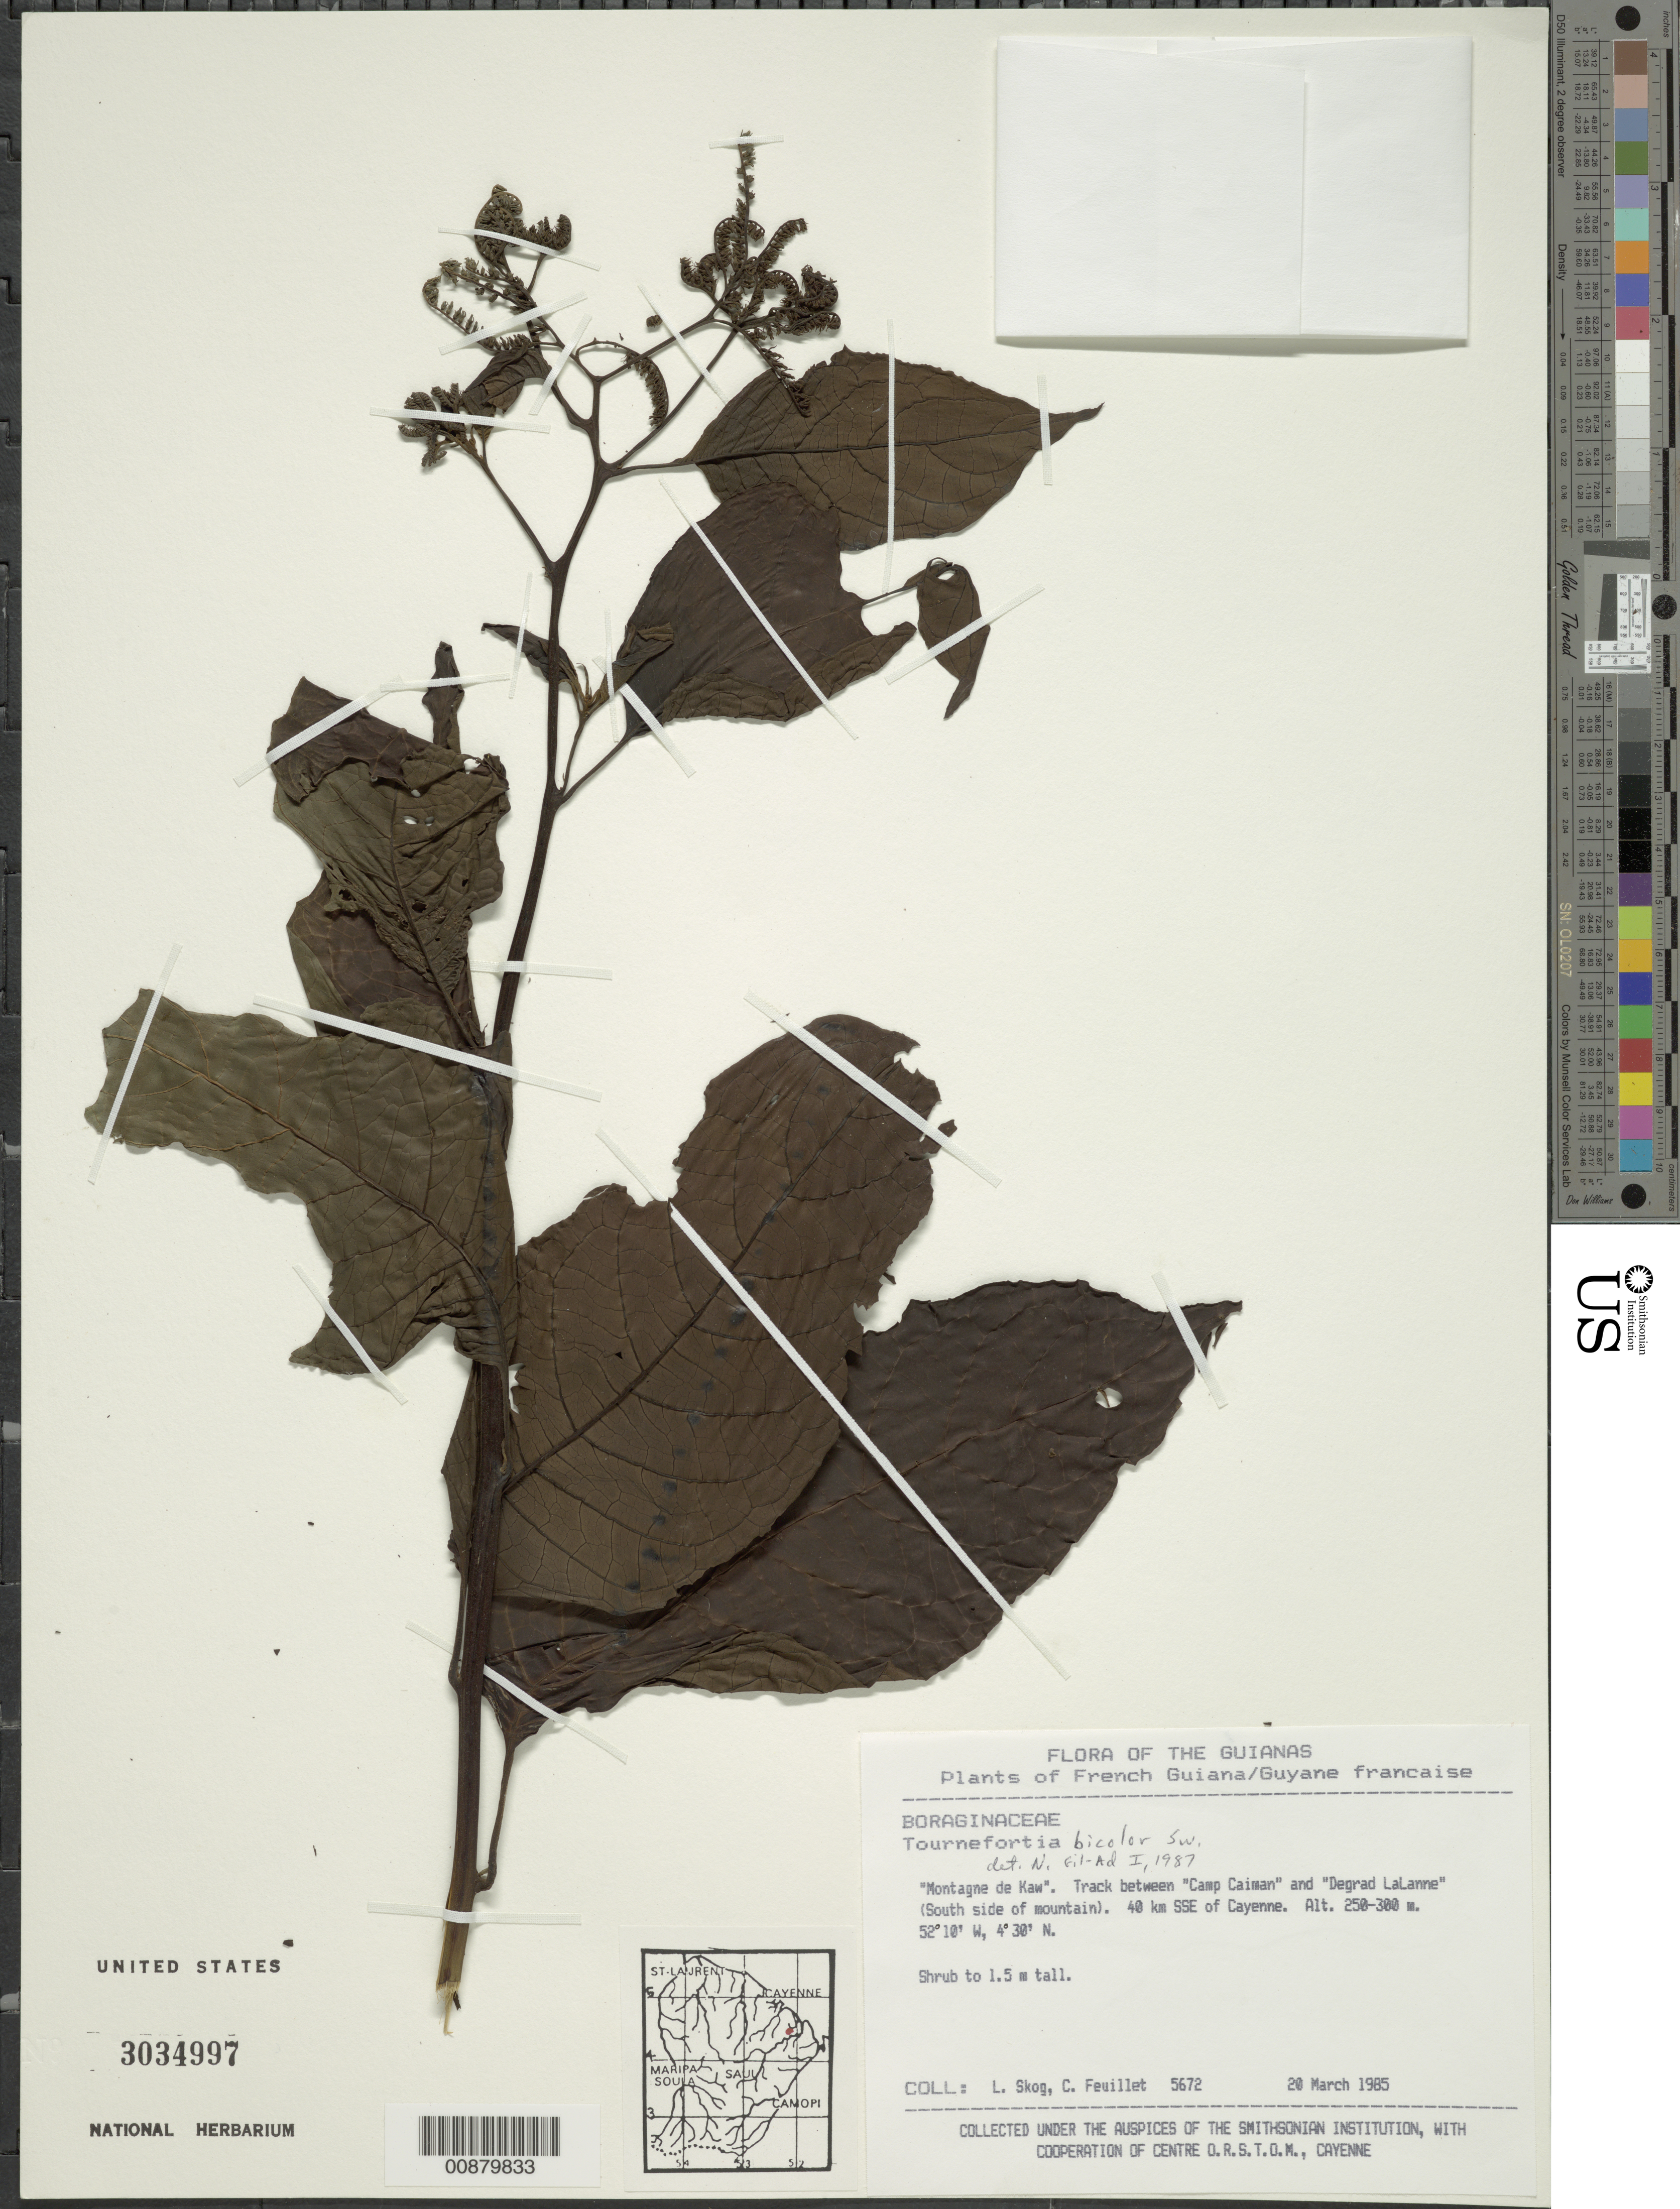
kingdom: Plantae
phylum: Tracheophyta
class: Magnoliopsida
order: Boraginales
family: Heliotropiaceae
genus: Tournefortia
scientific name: Tournefortia bicolor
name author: Sw.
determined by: Gil-Ad, N. L.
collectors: L. E. Skog, C. Feuillet & G. Cremers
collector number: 5672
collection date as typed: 20 March 1985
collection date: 1985-03-20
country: French Guiana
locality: Montagne de Kaw, south side. Track between Camp Caiman and Degrad LaLanne, 40 km SSE of Cayenne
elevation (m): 250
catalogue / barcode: US 3034997